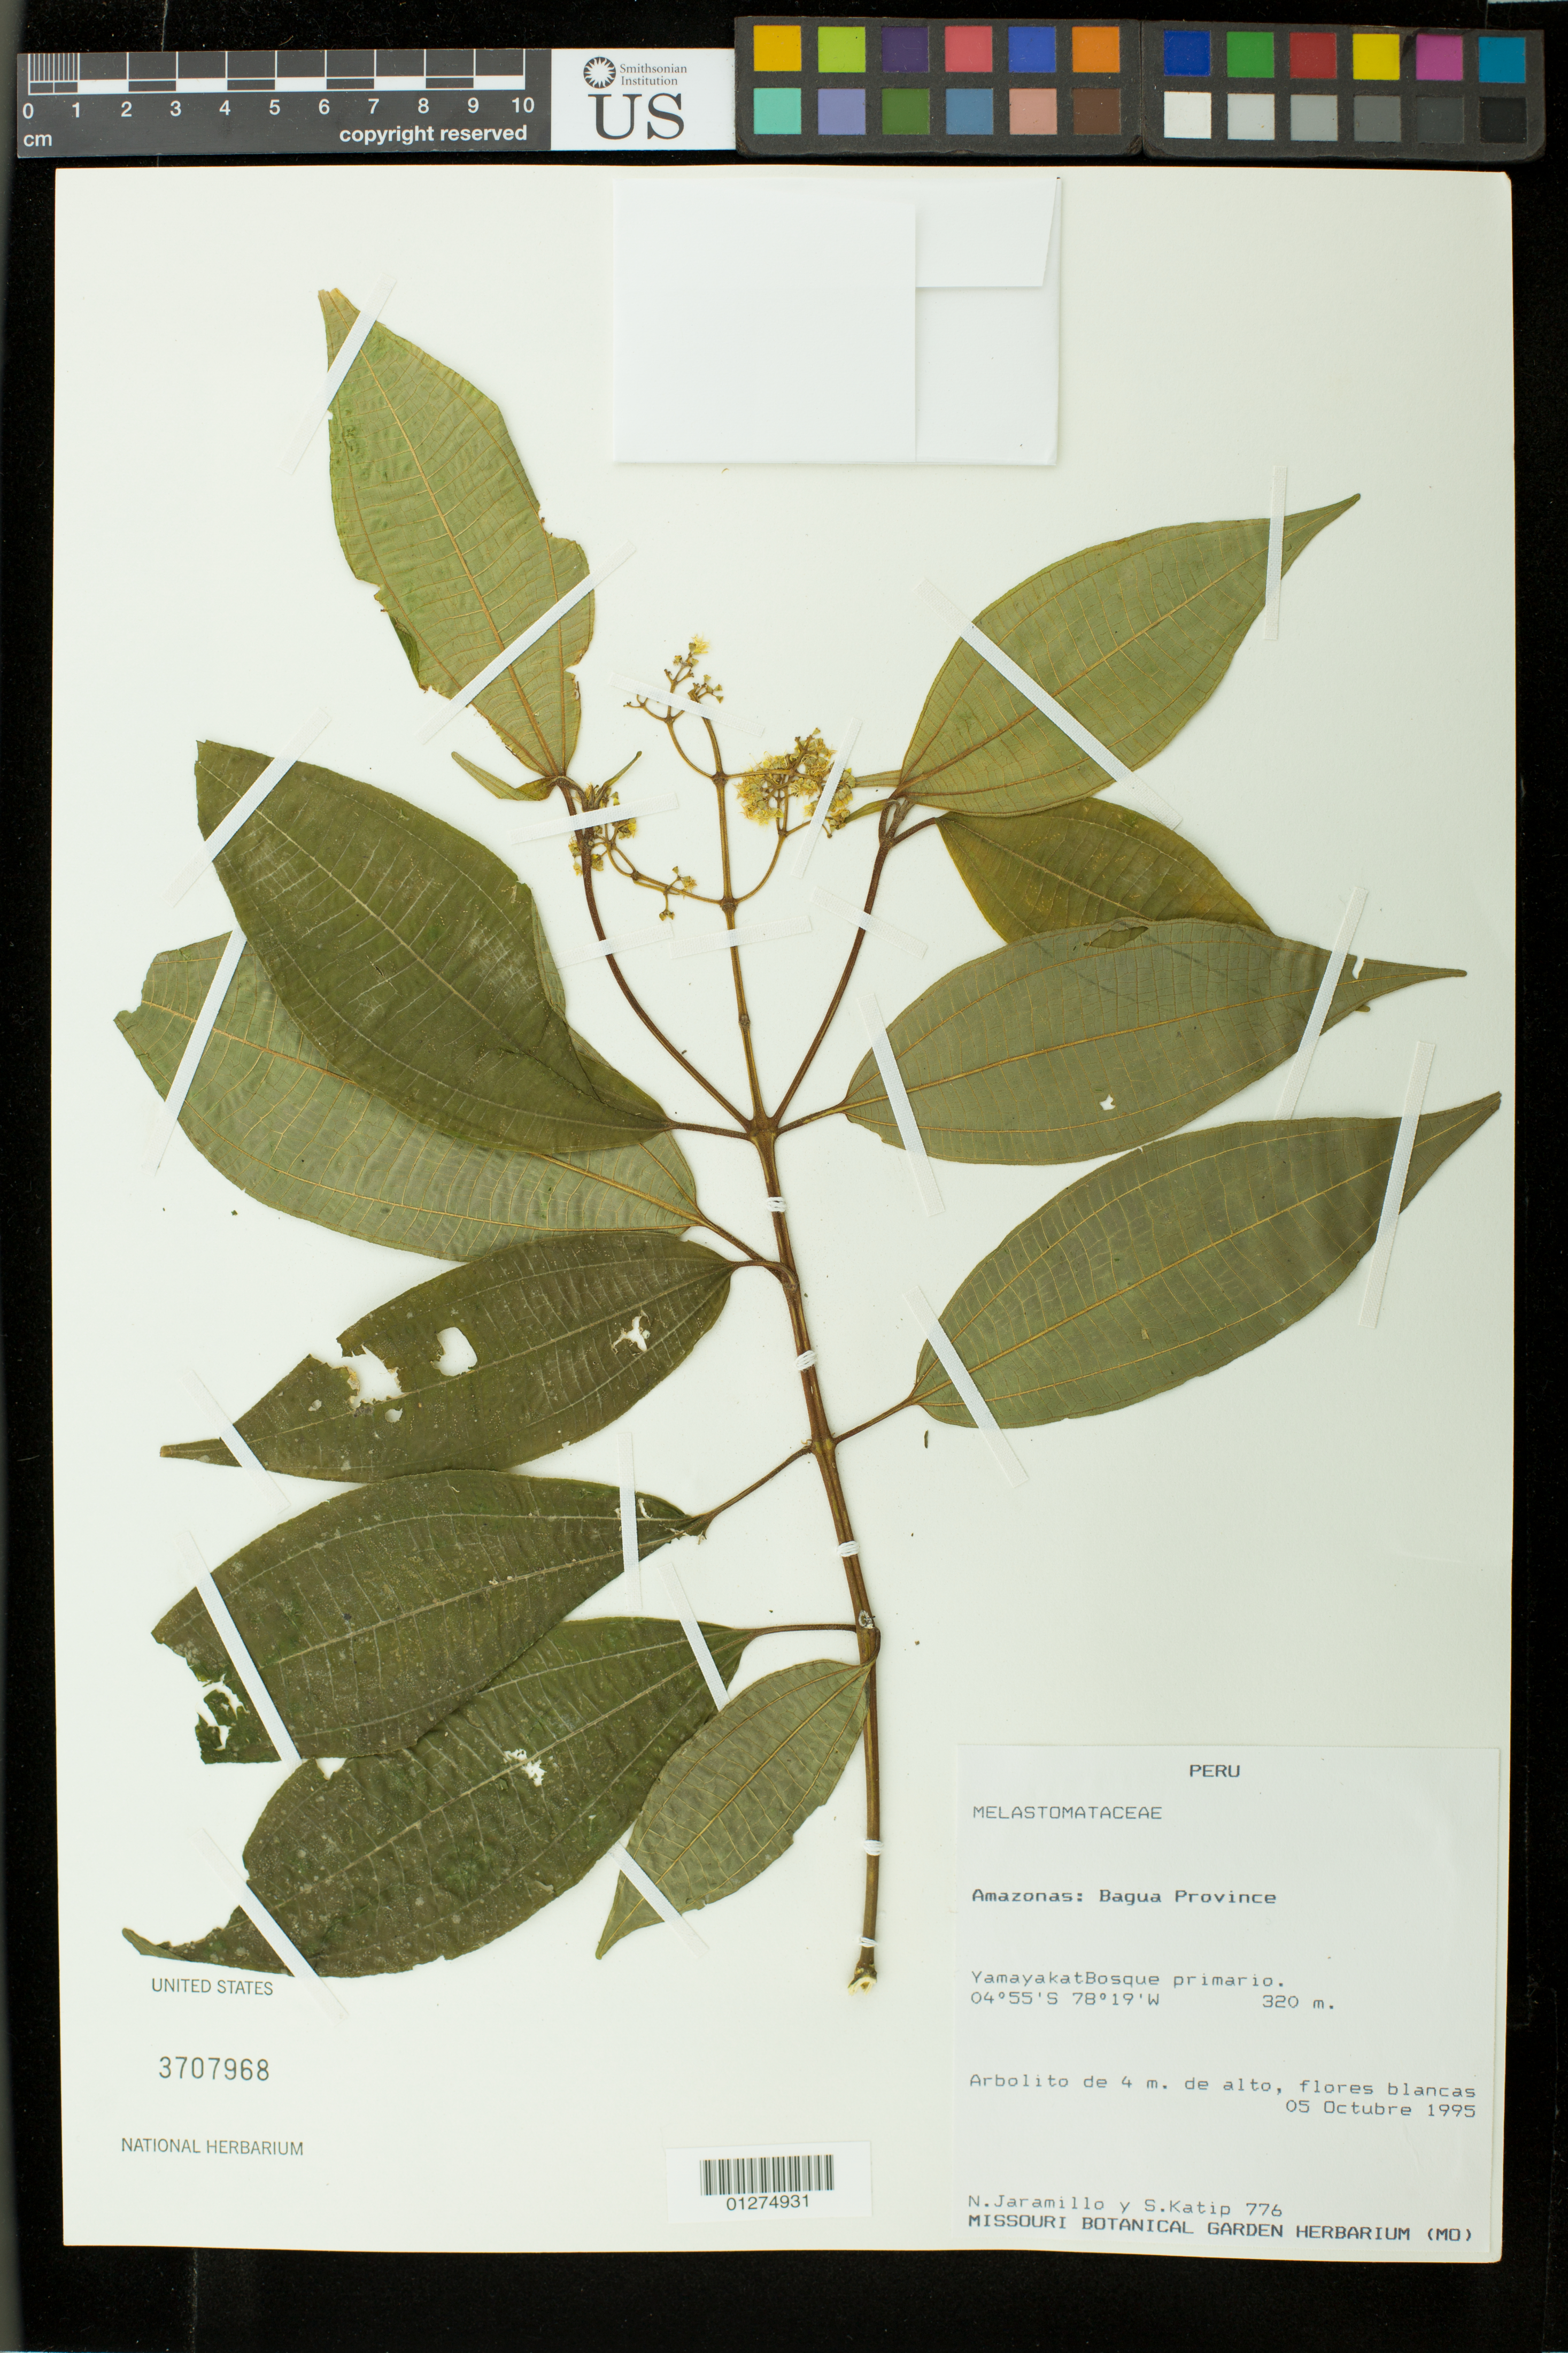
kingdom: Plantae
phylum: Tracheophyta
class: Magnoliopsida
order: Myrtales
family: Melastomataceae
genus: Graffenrieda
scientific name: Graffenrieda gracilis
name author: (Triana) L.O. Williams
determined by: Michelangeli, F. A.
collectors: N. Jaramillo & S. Katip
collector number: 776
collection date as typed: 05 Oct 1995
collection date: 1995-10-05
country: Peru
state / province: Amazonas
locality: Bagua Province: Yamayakat.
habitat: bosque primario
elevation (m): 320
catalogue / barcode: US 3707968